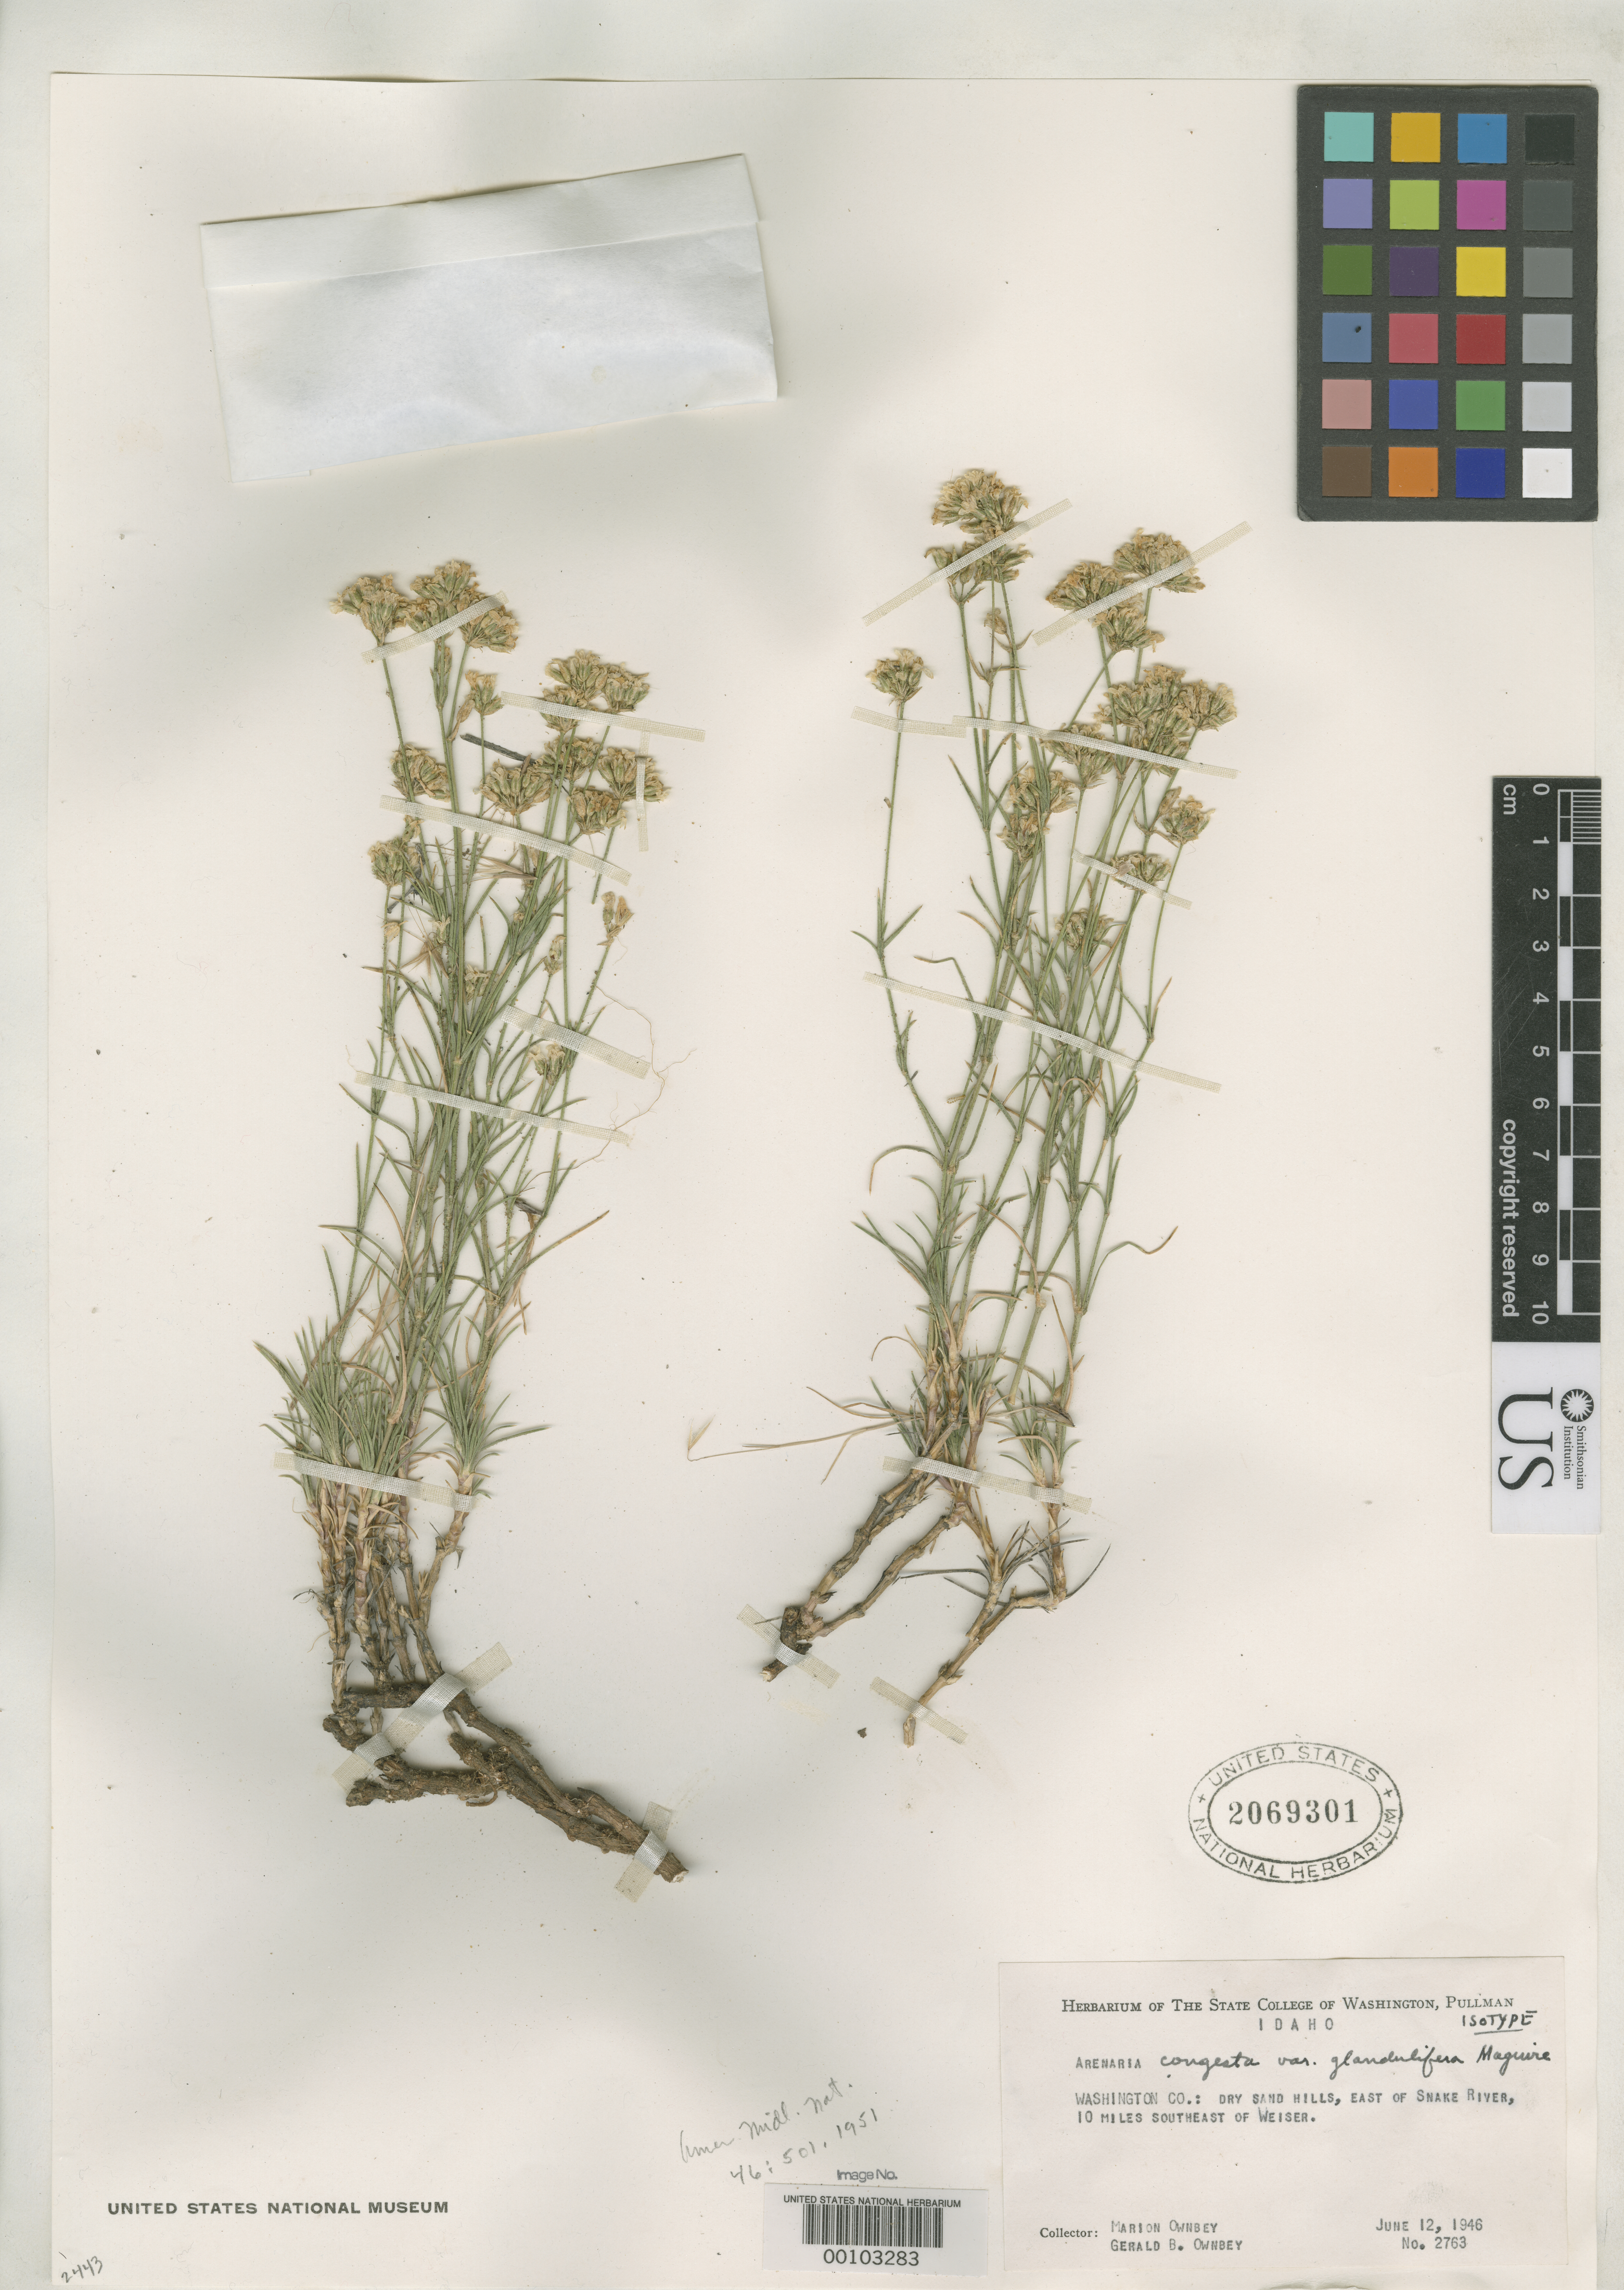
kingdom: Plantae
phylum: Tracheophyta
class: Magnoliopsida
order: Caryophyllales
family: Caryophyllaceae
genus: Arenaria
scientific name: Arenaria congesta var. glandulifera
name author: Maguire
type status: Isotype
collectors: G. B. Ownbey & F. M. Ownbey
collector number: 2763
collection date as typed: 12 Jun 1946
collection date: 1946-06-12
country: United States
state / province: Idaho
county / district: Washington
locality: Snake River, Weiser.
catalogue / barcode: US 2069301